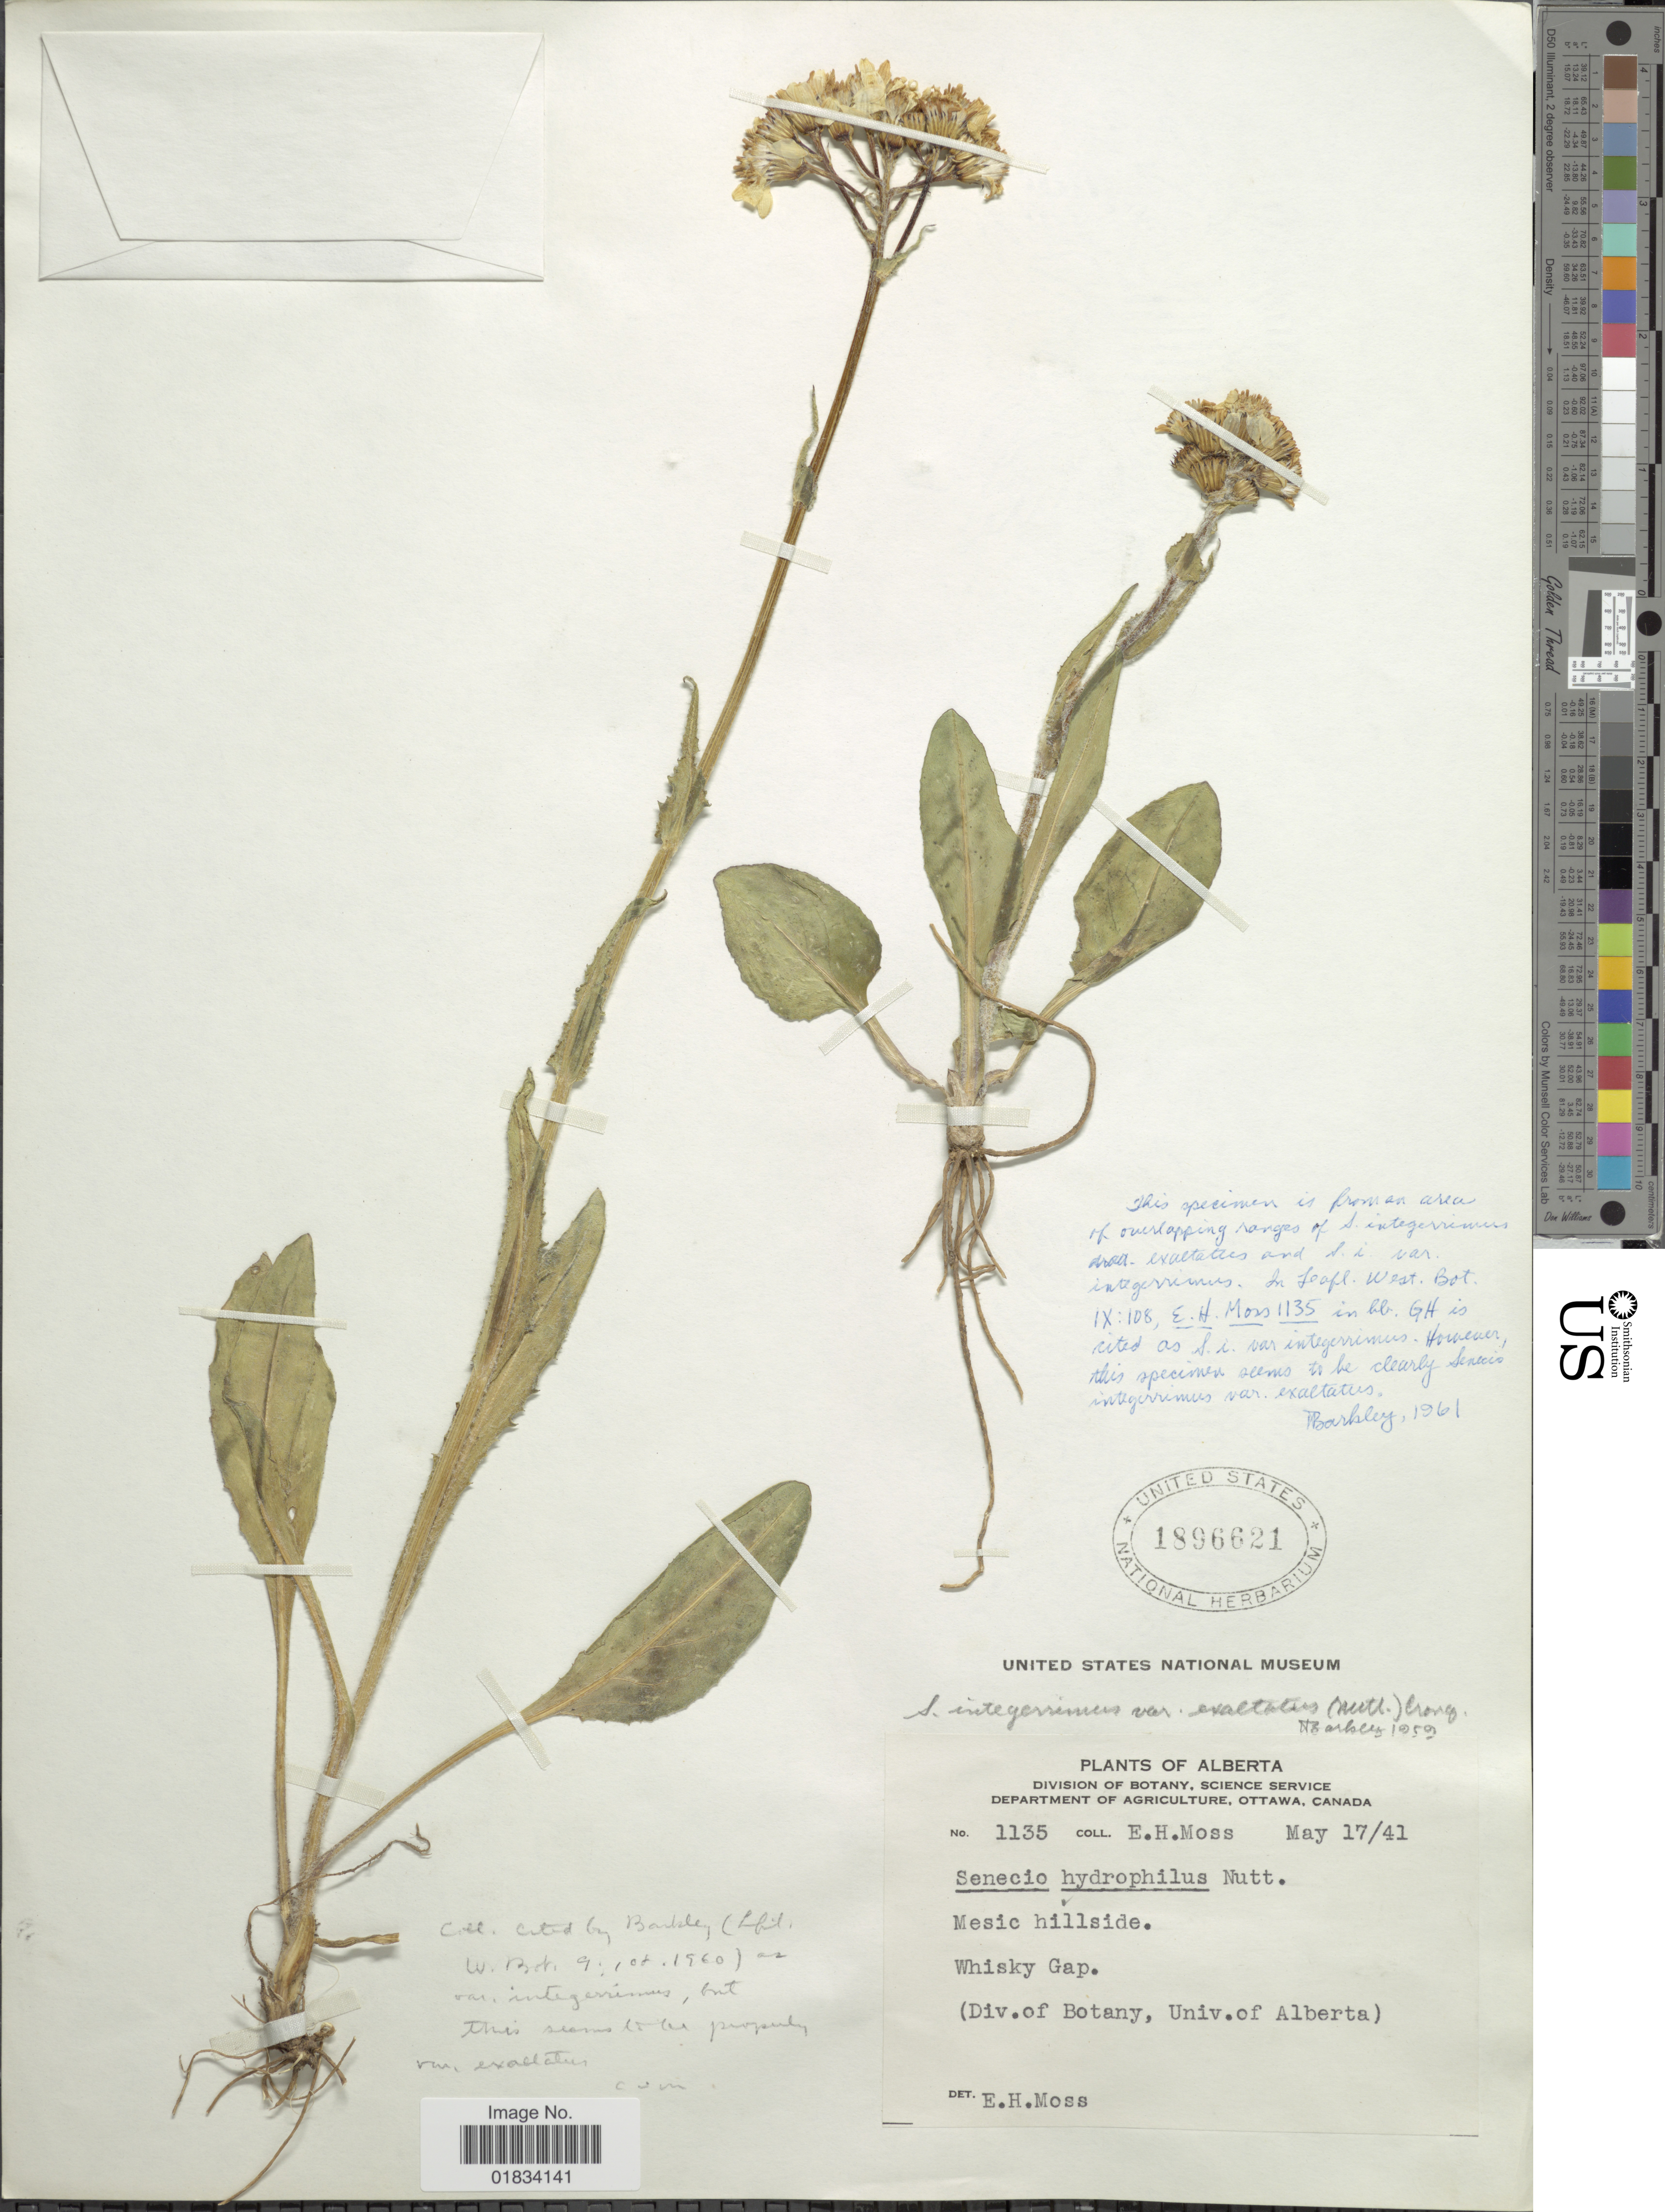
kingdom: Plantae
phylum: Tracheophyta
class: Magnoliopsida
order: Asterales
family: Asteraceae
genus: Senecio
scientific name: Senecio integerrimus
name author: Nutt.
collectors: E. Moss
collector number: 1135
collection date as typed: Transcribed d/m/y: 17/5/41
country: Canada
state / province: Alberta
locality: Whisky Gap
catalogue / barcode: US 1896621